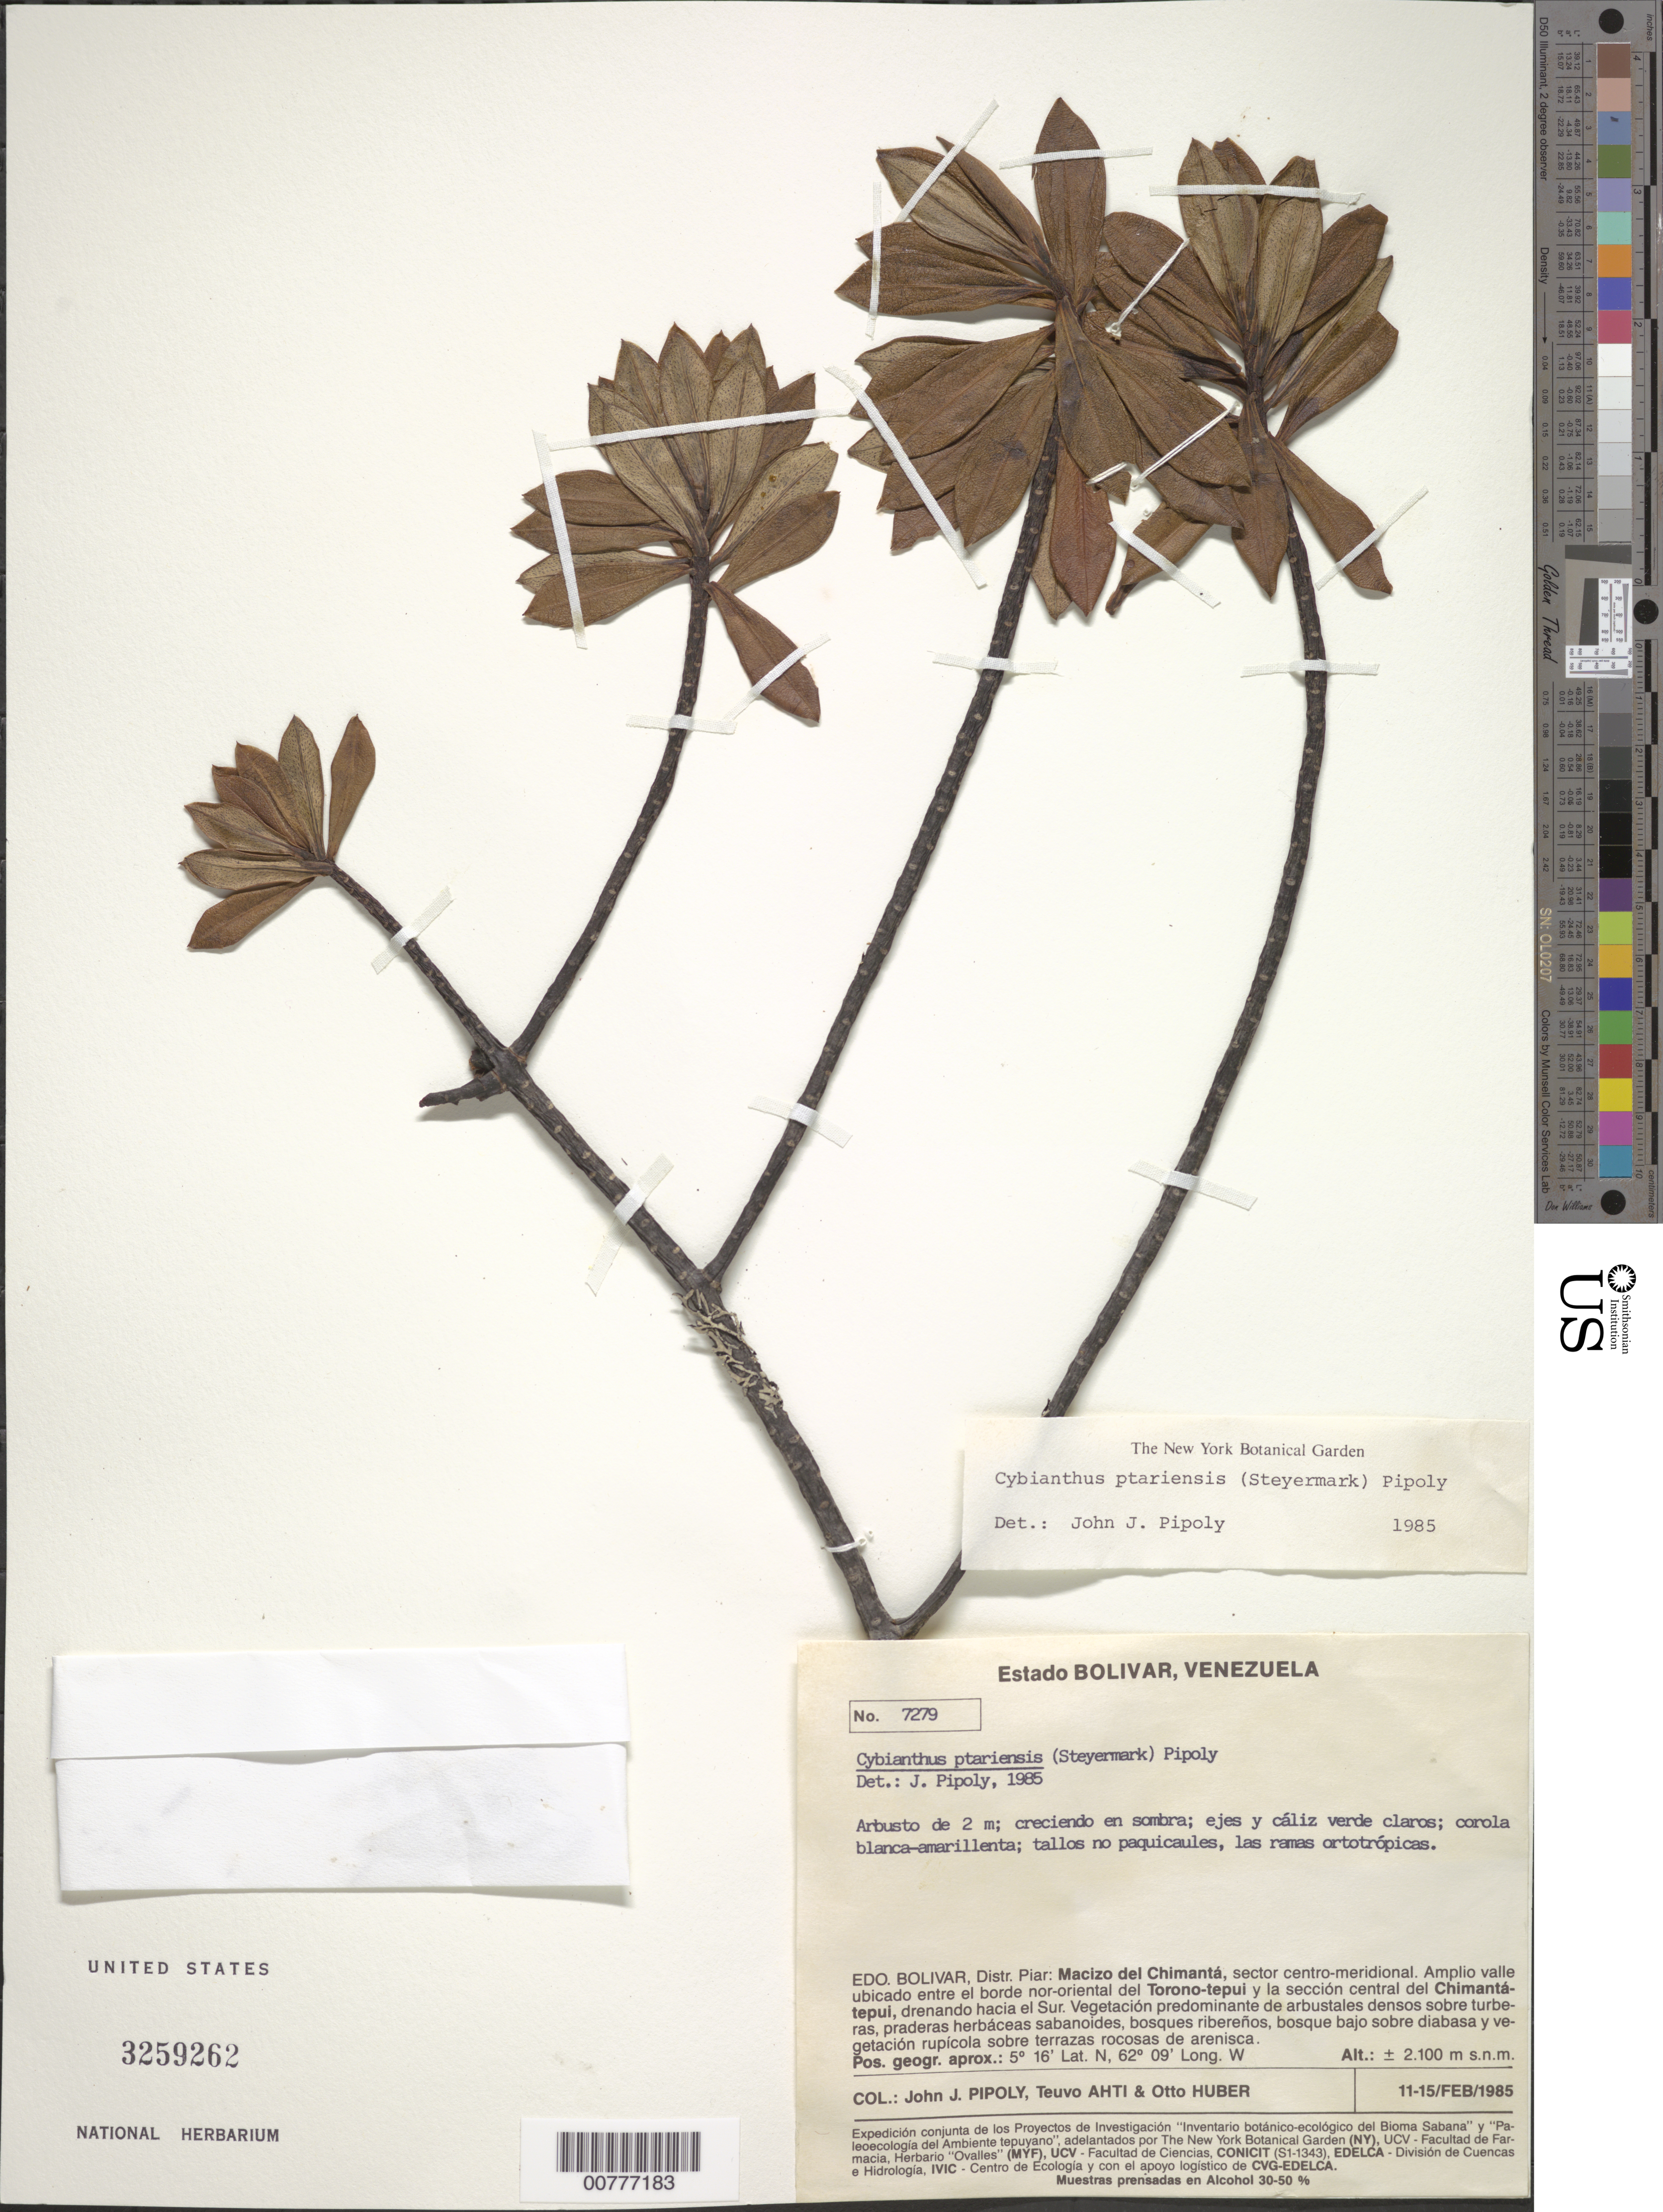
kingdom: Plantae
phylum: Tracheophyta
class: Magnoliopsida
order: Ericales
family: Primulaceae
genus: Cybianthus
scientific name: Cybianthus ptariensis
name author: (Steyerm.) Pipoly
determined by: Pipoly, J. J., III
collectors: J. J. Pipoly, T. T. Ahti & O. Huber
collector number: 7279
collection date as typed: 11-Feb-85 to 15-Feb-85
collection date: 1985-02-11/1985-02-15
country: Venezuela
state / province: Bolívar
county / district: Piar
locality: Macizo del Chimantá, sector centro-meridional; wide valley between the northwest side of the Torono-tepuí and the middle section of the Chimantá-tepuí, draining from the south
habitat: Vegetación predominante de arbustales denso sobre turberas, praderas herbáceas sabanoides, bosques ribereños, bosque bajo sobre diabasa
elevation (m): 2100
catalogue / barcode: US 3259262